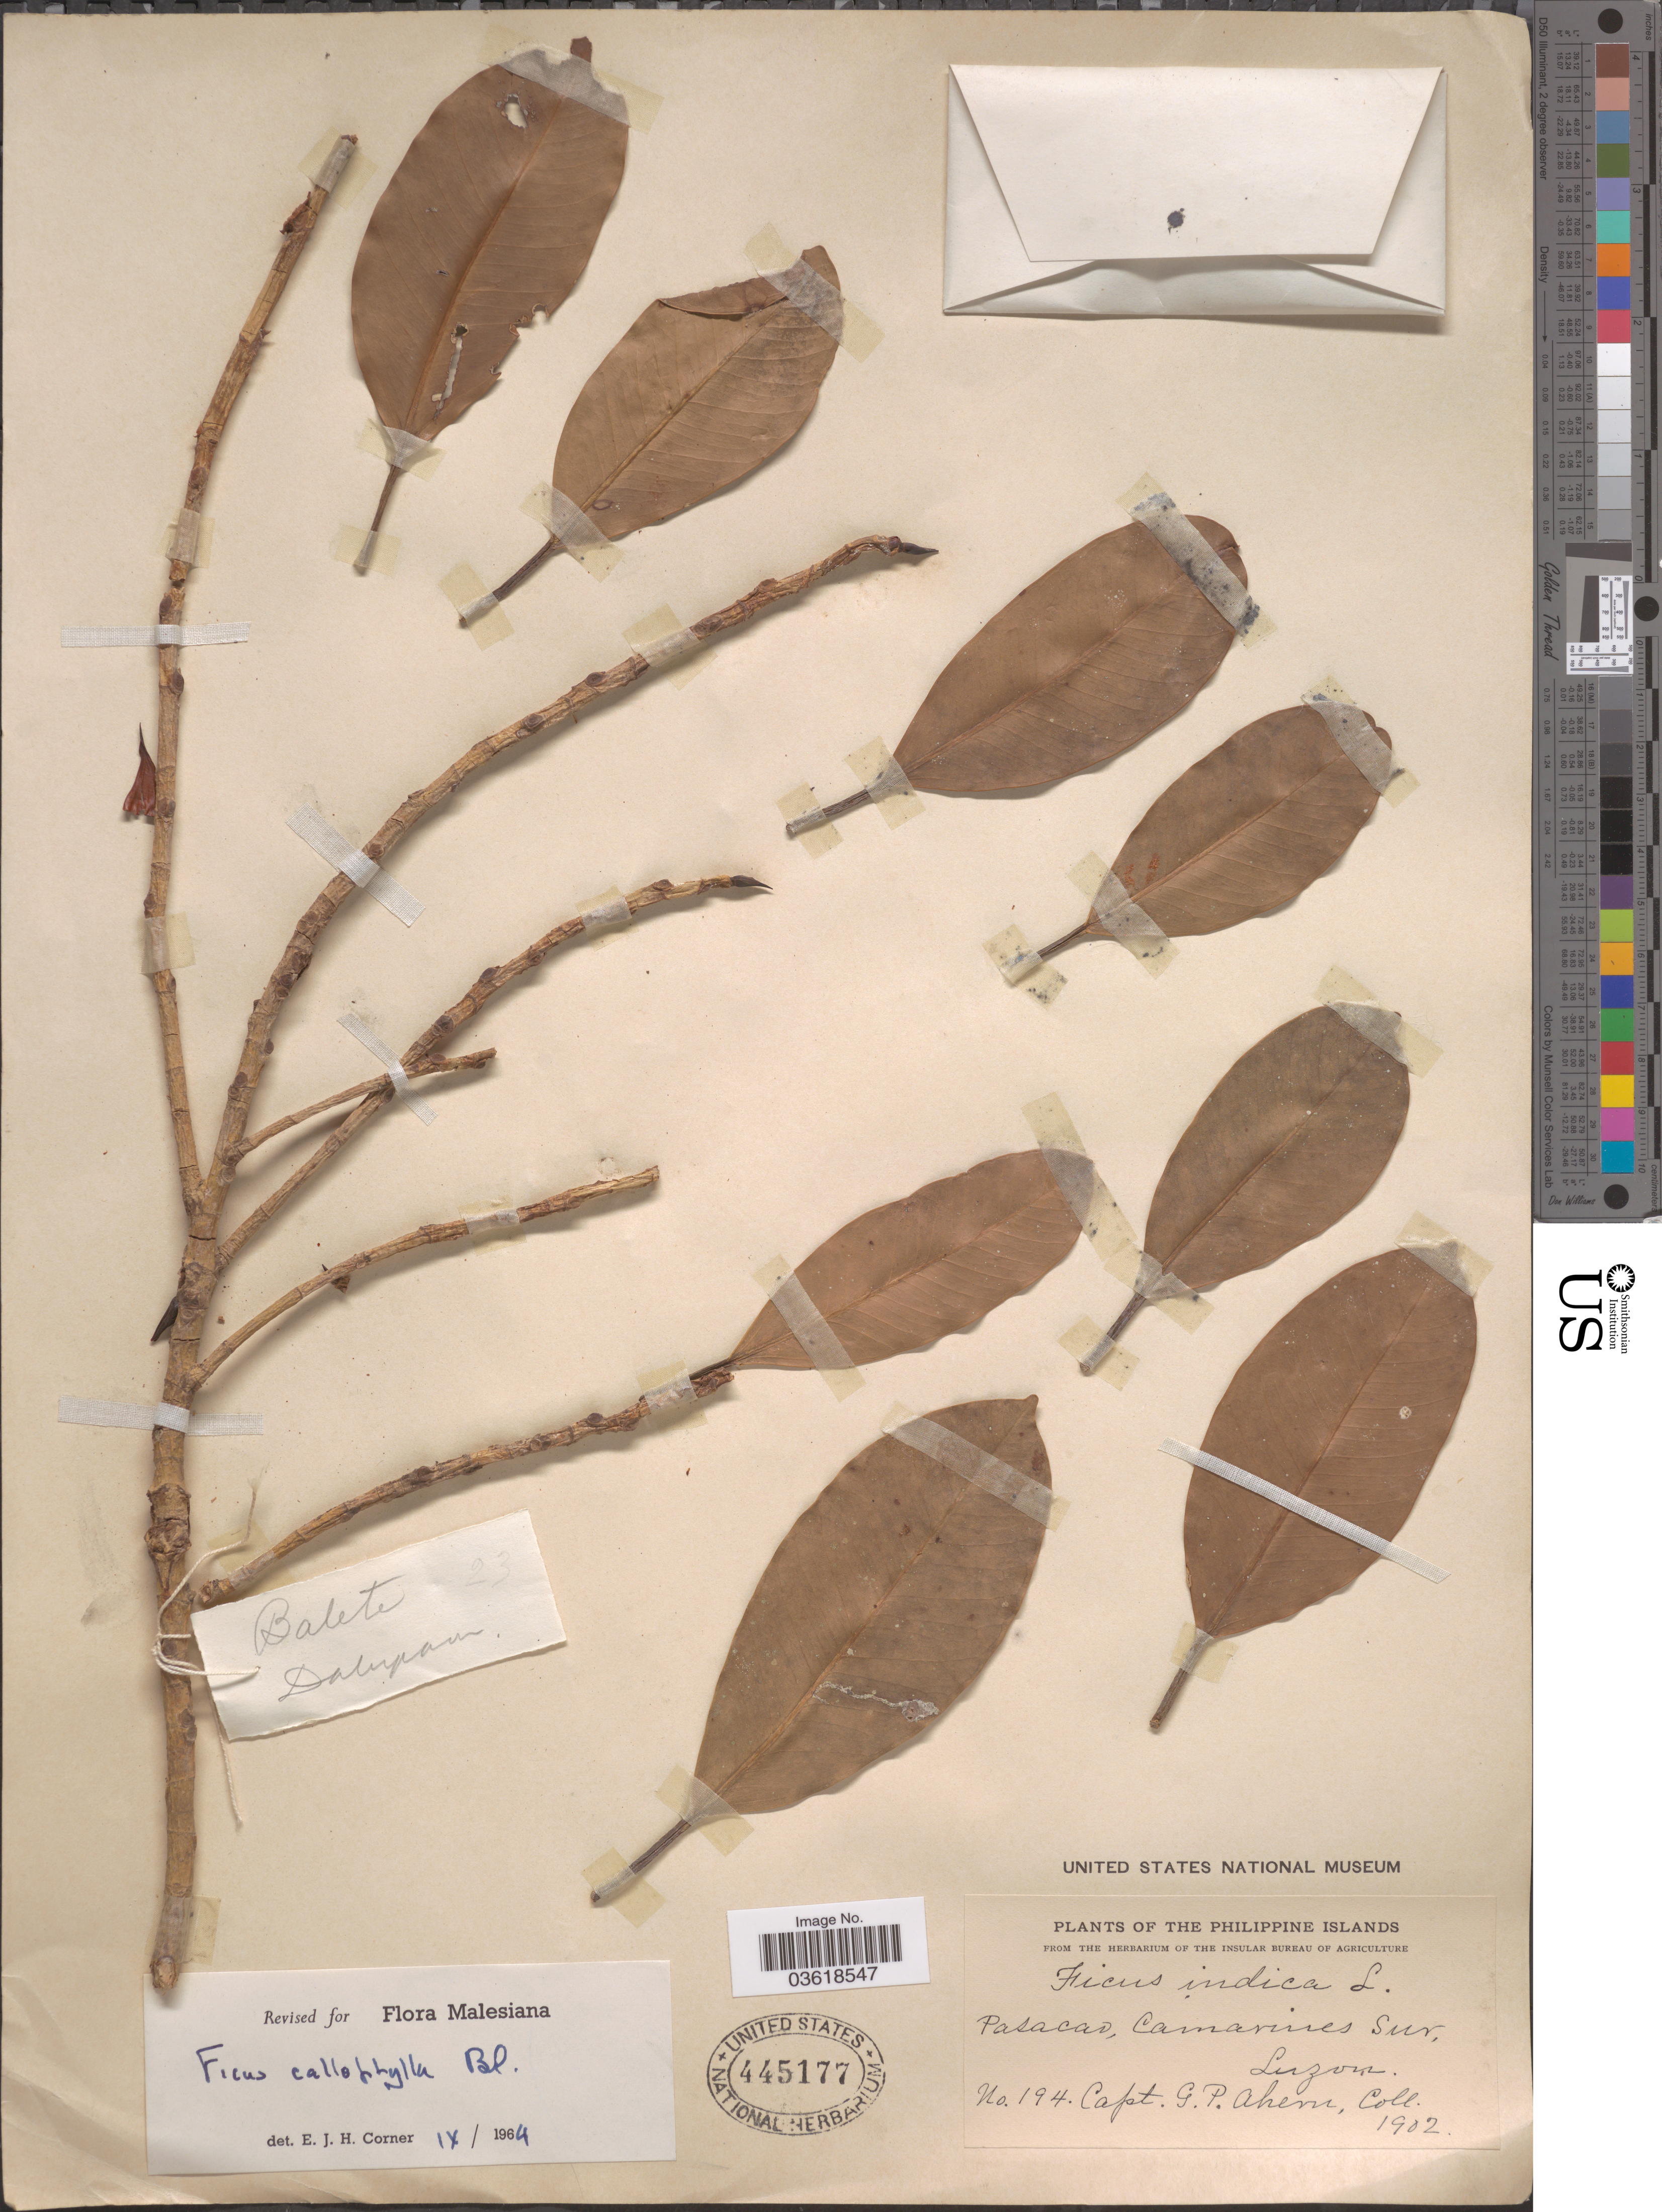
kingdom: Plantae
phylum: Tracheophyta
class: Magnoliopsida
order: Rosales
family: Moraceae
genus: Ficus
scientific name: Ficus callophylla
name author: Blume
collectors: G. Ahem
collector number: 194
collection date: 1902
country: Philippines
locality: The Philippine Islands. Pasacao, Camarines Sur, Luzon.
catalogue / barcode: US 445177